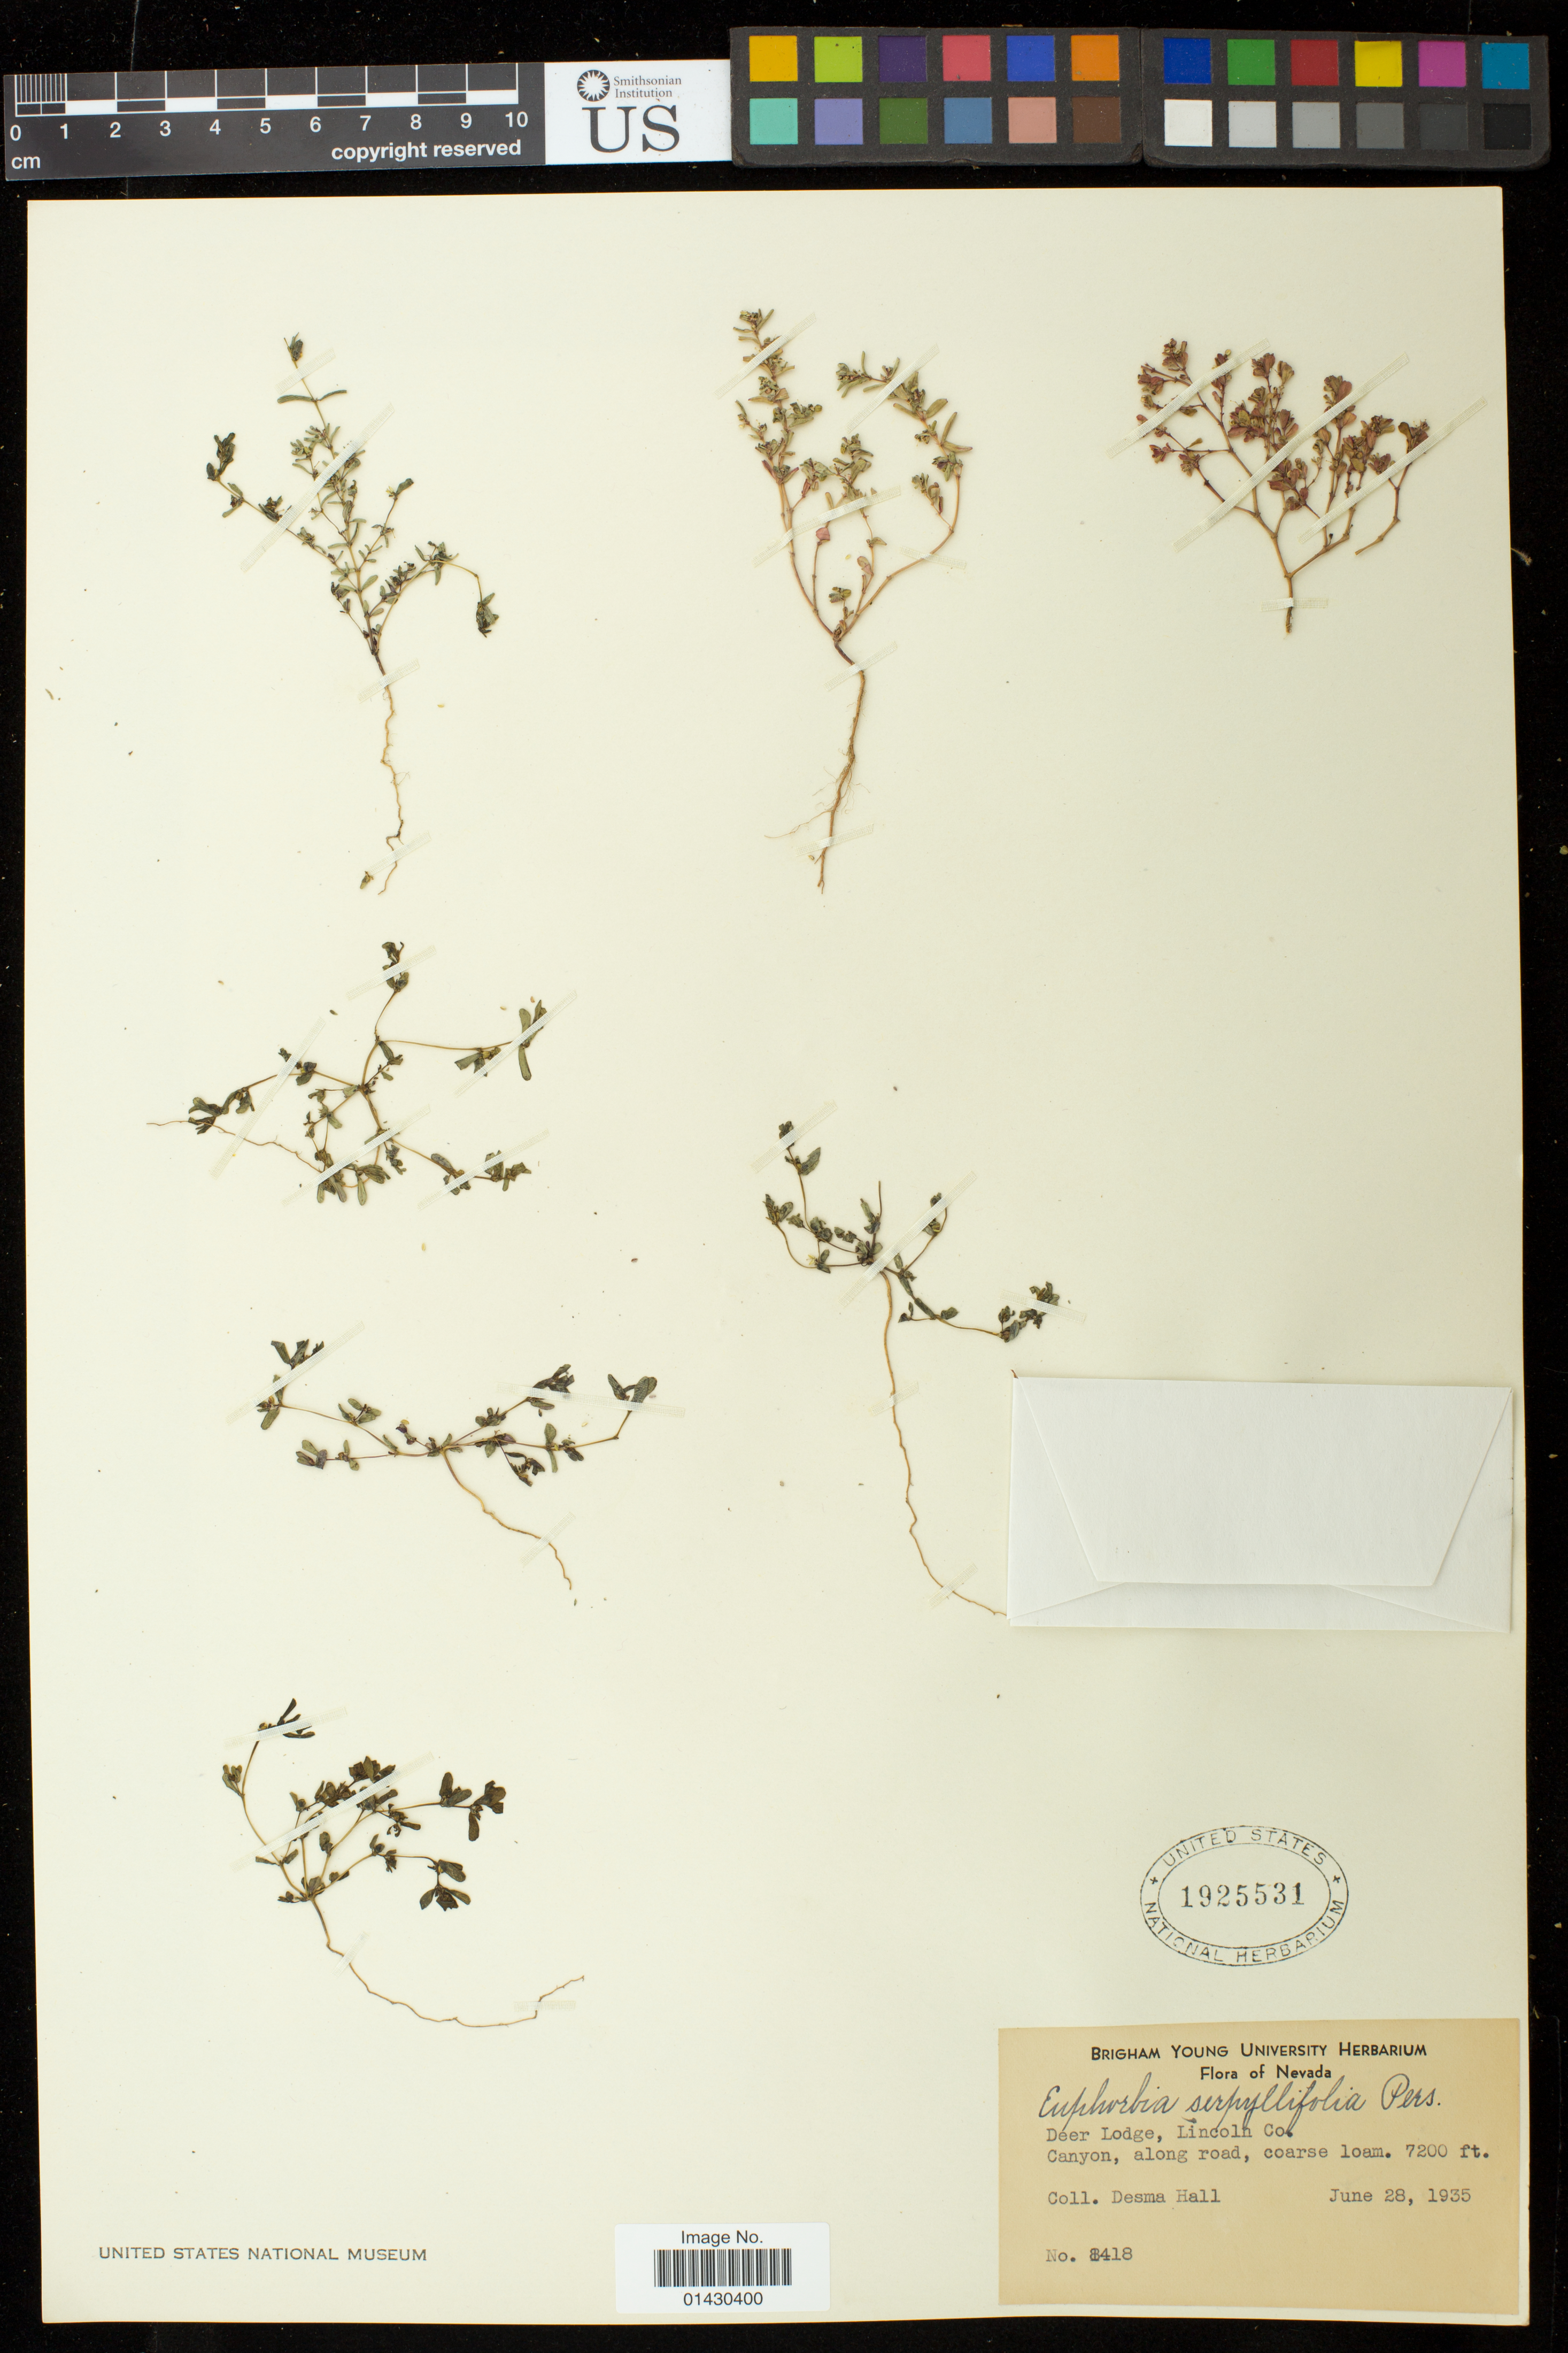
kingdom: Plantae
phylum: Tracheophyta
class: Magnoliopsida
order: Malpighiales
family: Euphorbiaceae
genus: Euphorbia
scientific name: Euphorbia serpillifolia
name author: Pers.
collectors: D. Hall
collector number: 8418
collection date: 1935-06-28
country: United States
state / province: Nevada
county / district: Lincoln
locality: Deer Lodge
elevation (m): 2195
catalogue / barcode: US 1925531